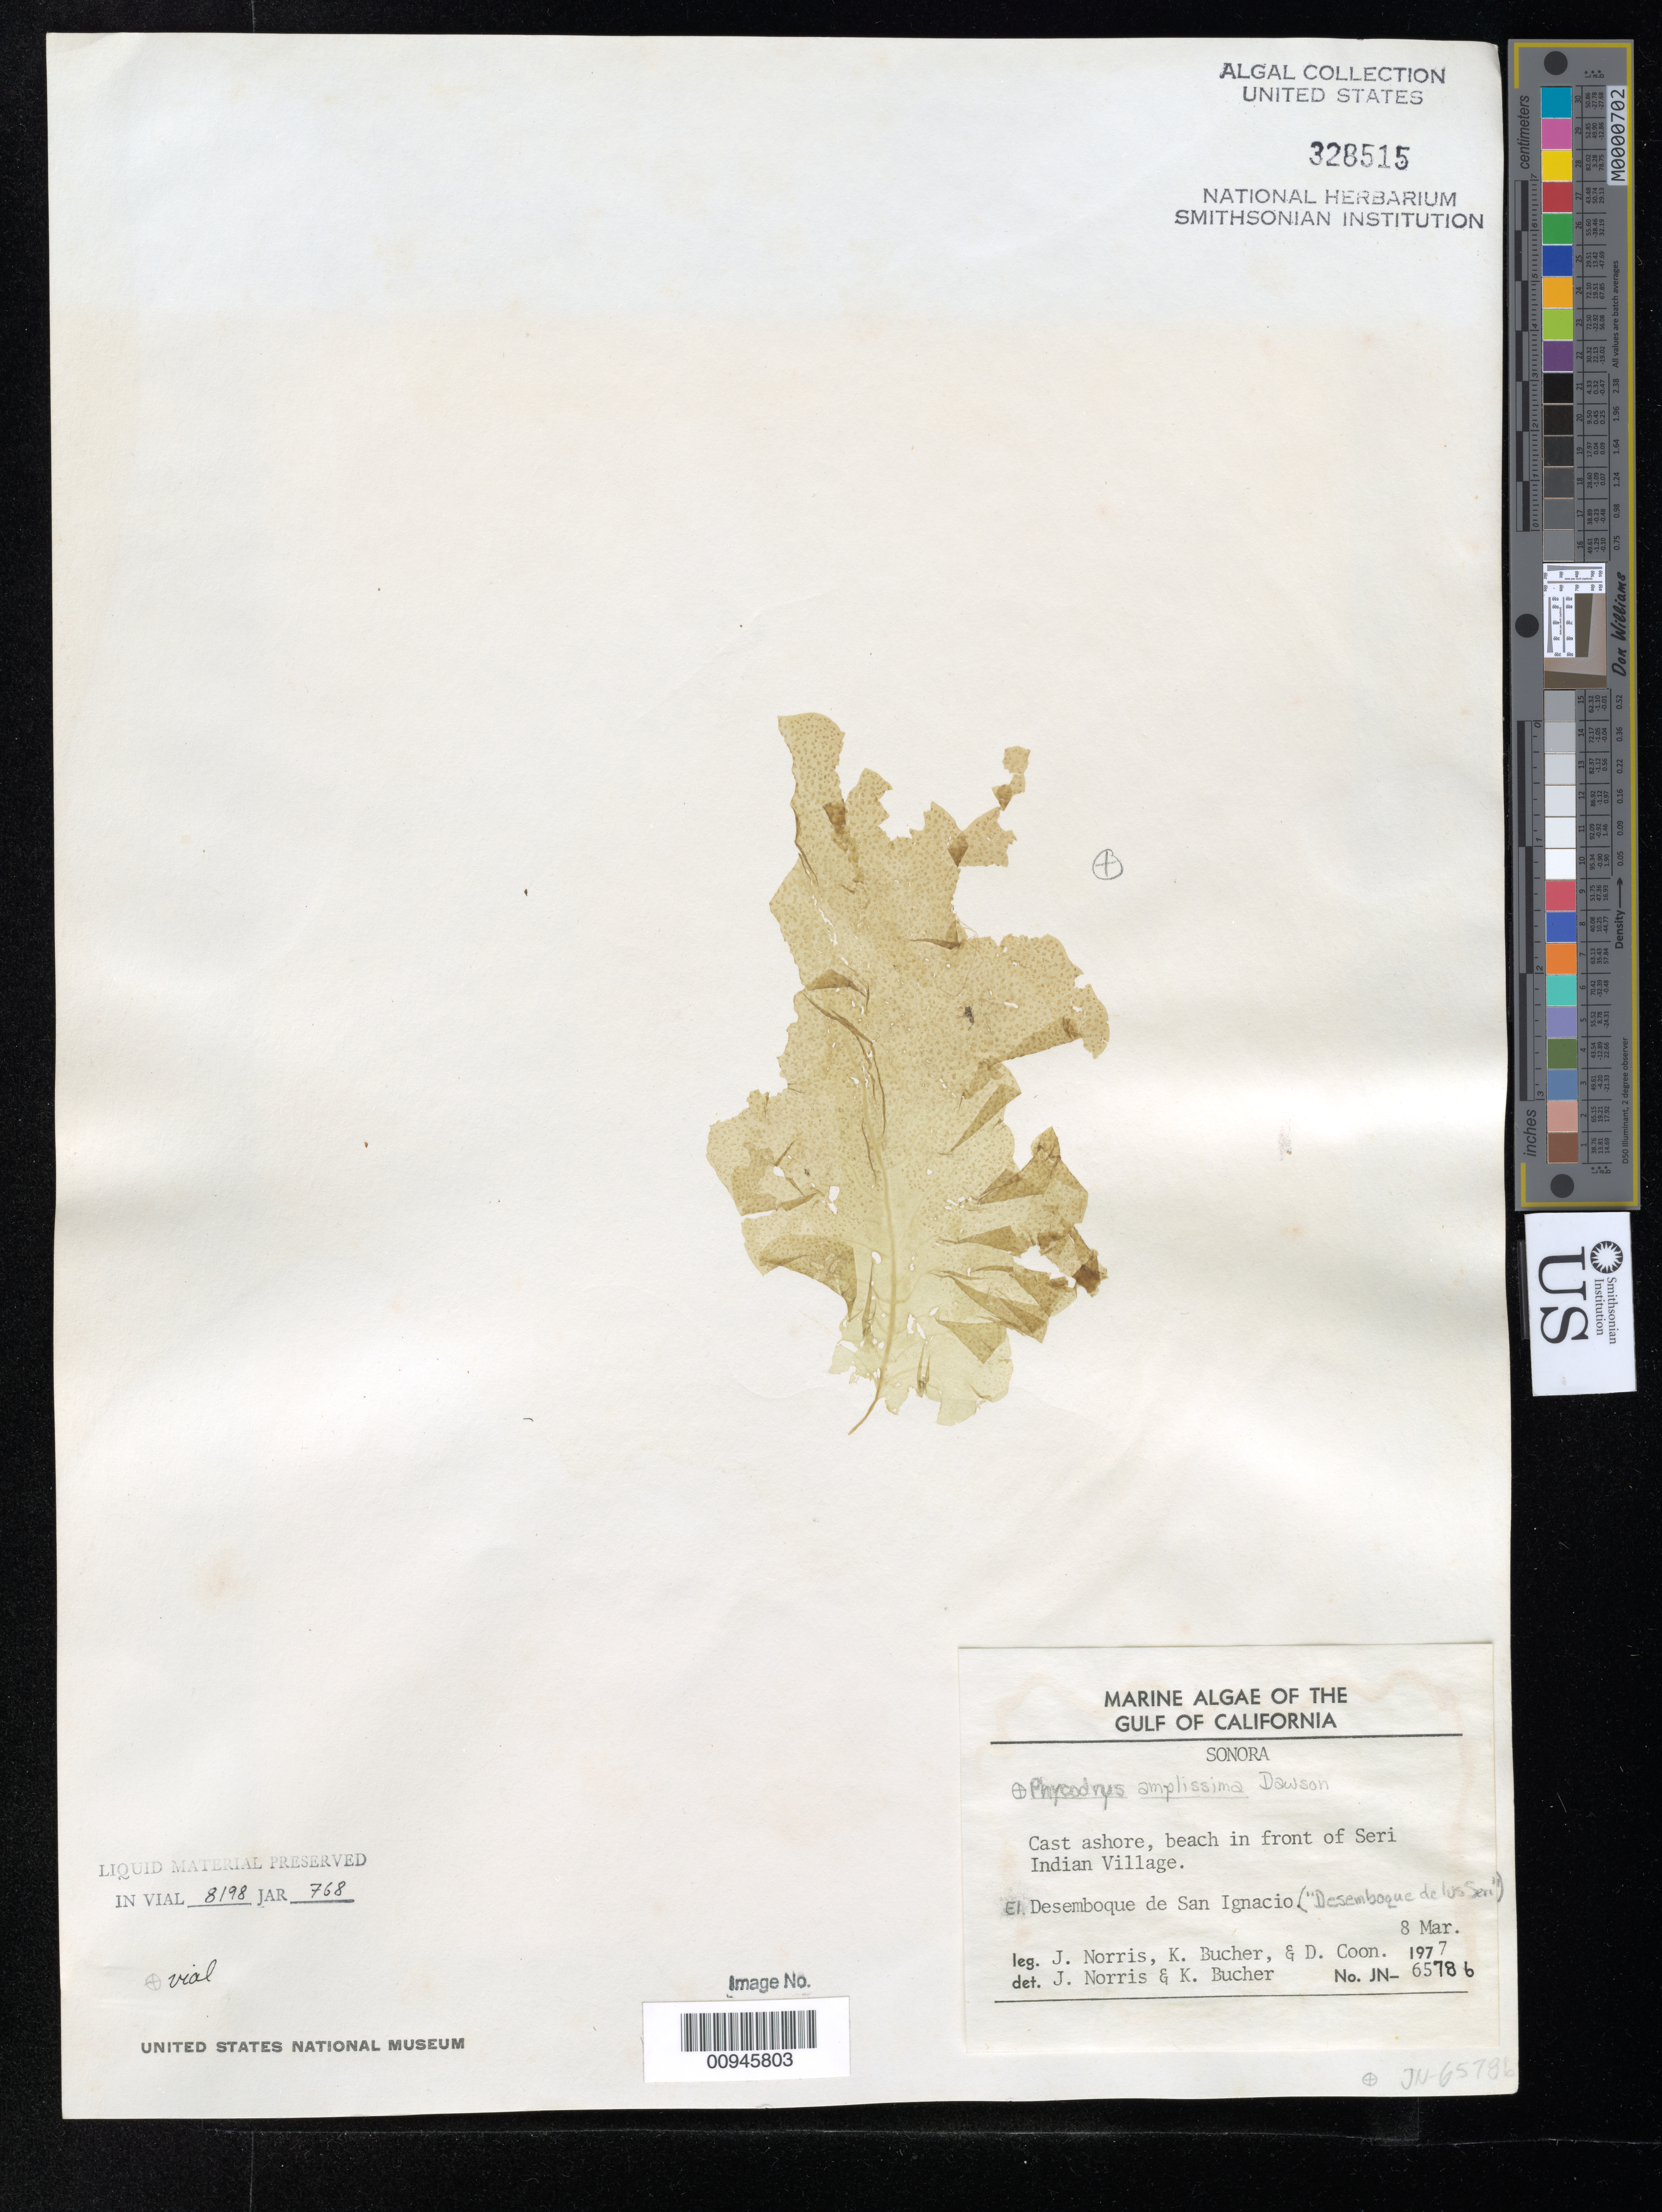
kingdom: Plantae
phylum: Rhodophyta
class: Florideophyceae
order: Ceramiales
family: Delesseriaceae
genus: Phycodrys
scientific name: Phycodrys amplissima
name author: E.Y. Dawson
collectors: J. Norris, K. E. Bucher & D. Coon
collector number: JN-65786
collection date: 1977-03-08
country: Mexico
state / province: Sonora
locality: The Gulf of California. Cast ashore, beach in front of Seri Indian Village. El Desemboque de San Ignacio ("Desemboque de lus Sen")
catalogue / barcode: US 328515